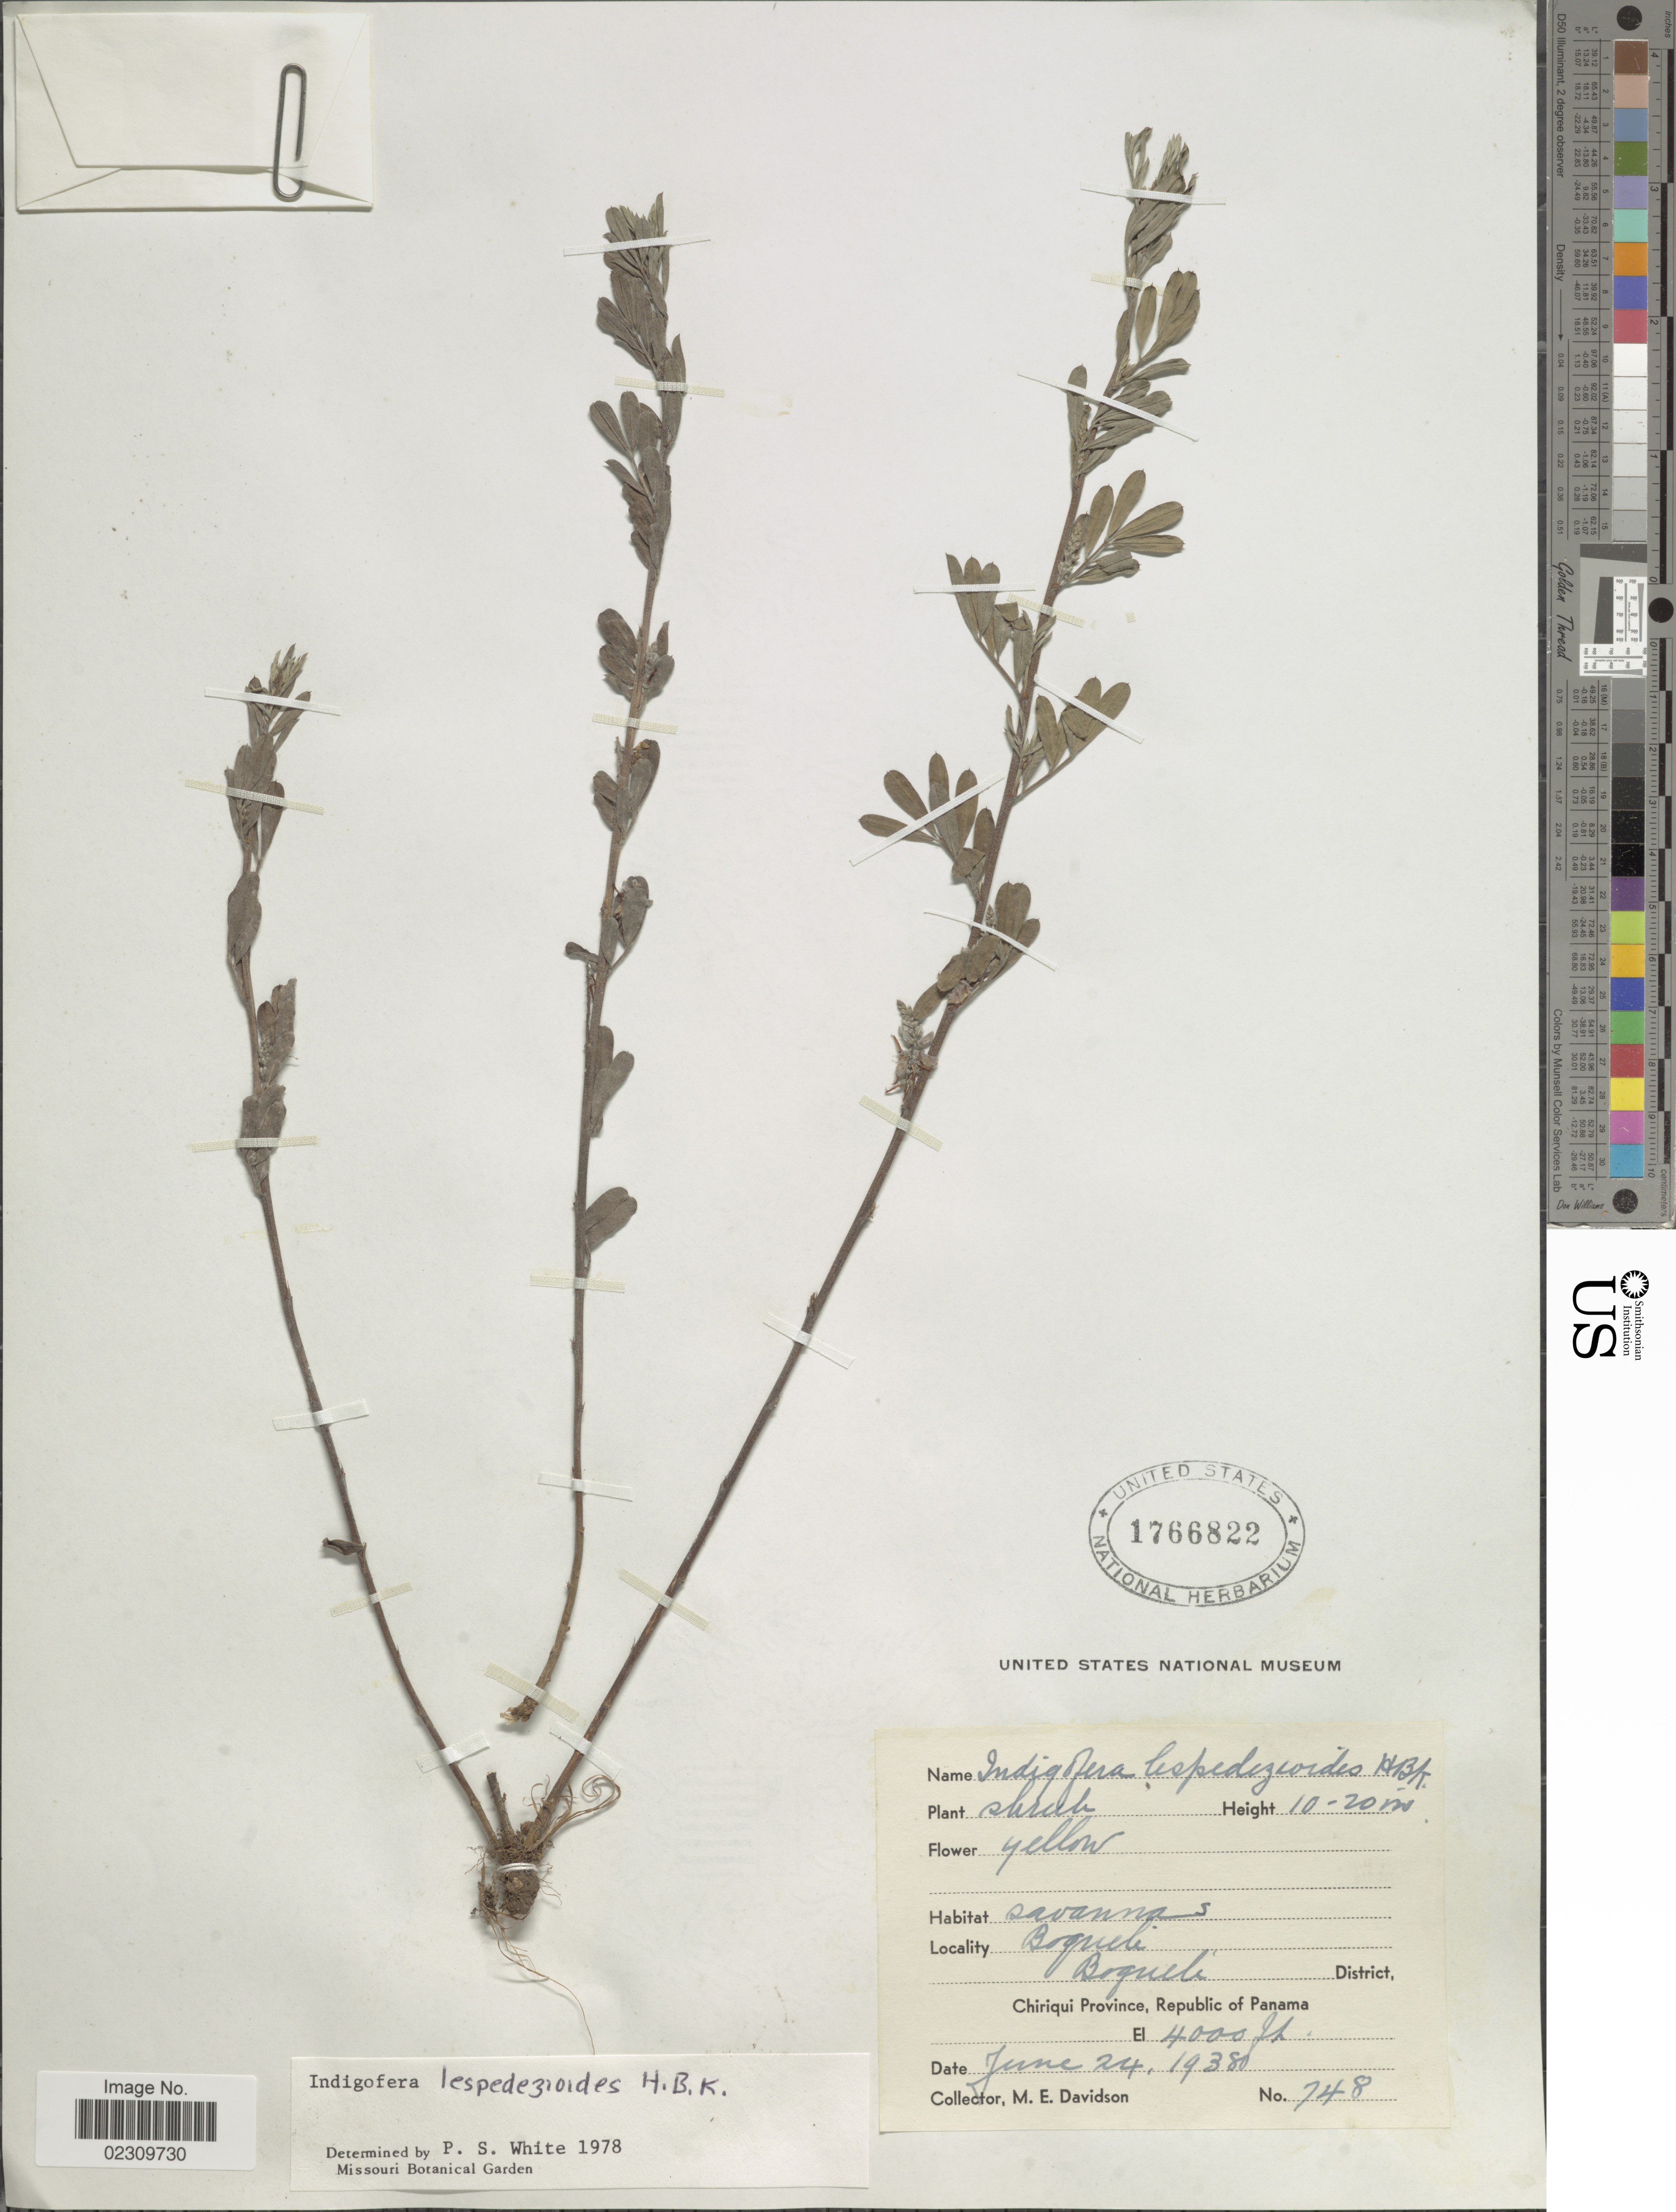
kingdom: Plantae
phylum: Tracheophyta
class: Magnoliopsida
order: Fabales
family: Fabaceae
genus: Indigofera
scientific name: Indigofera lespedezioides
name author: Kunth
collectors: M. E. Davidson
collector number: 748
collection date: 1938-06-24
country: Panama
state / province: Chiriqui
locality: Boquete, Boquete District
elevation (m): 1219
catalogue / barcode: US 1766822